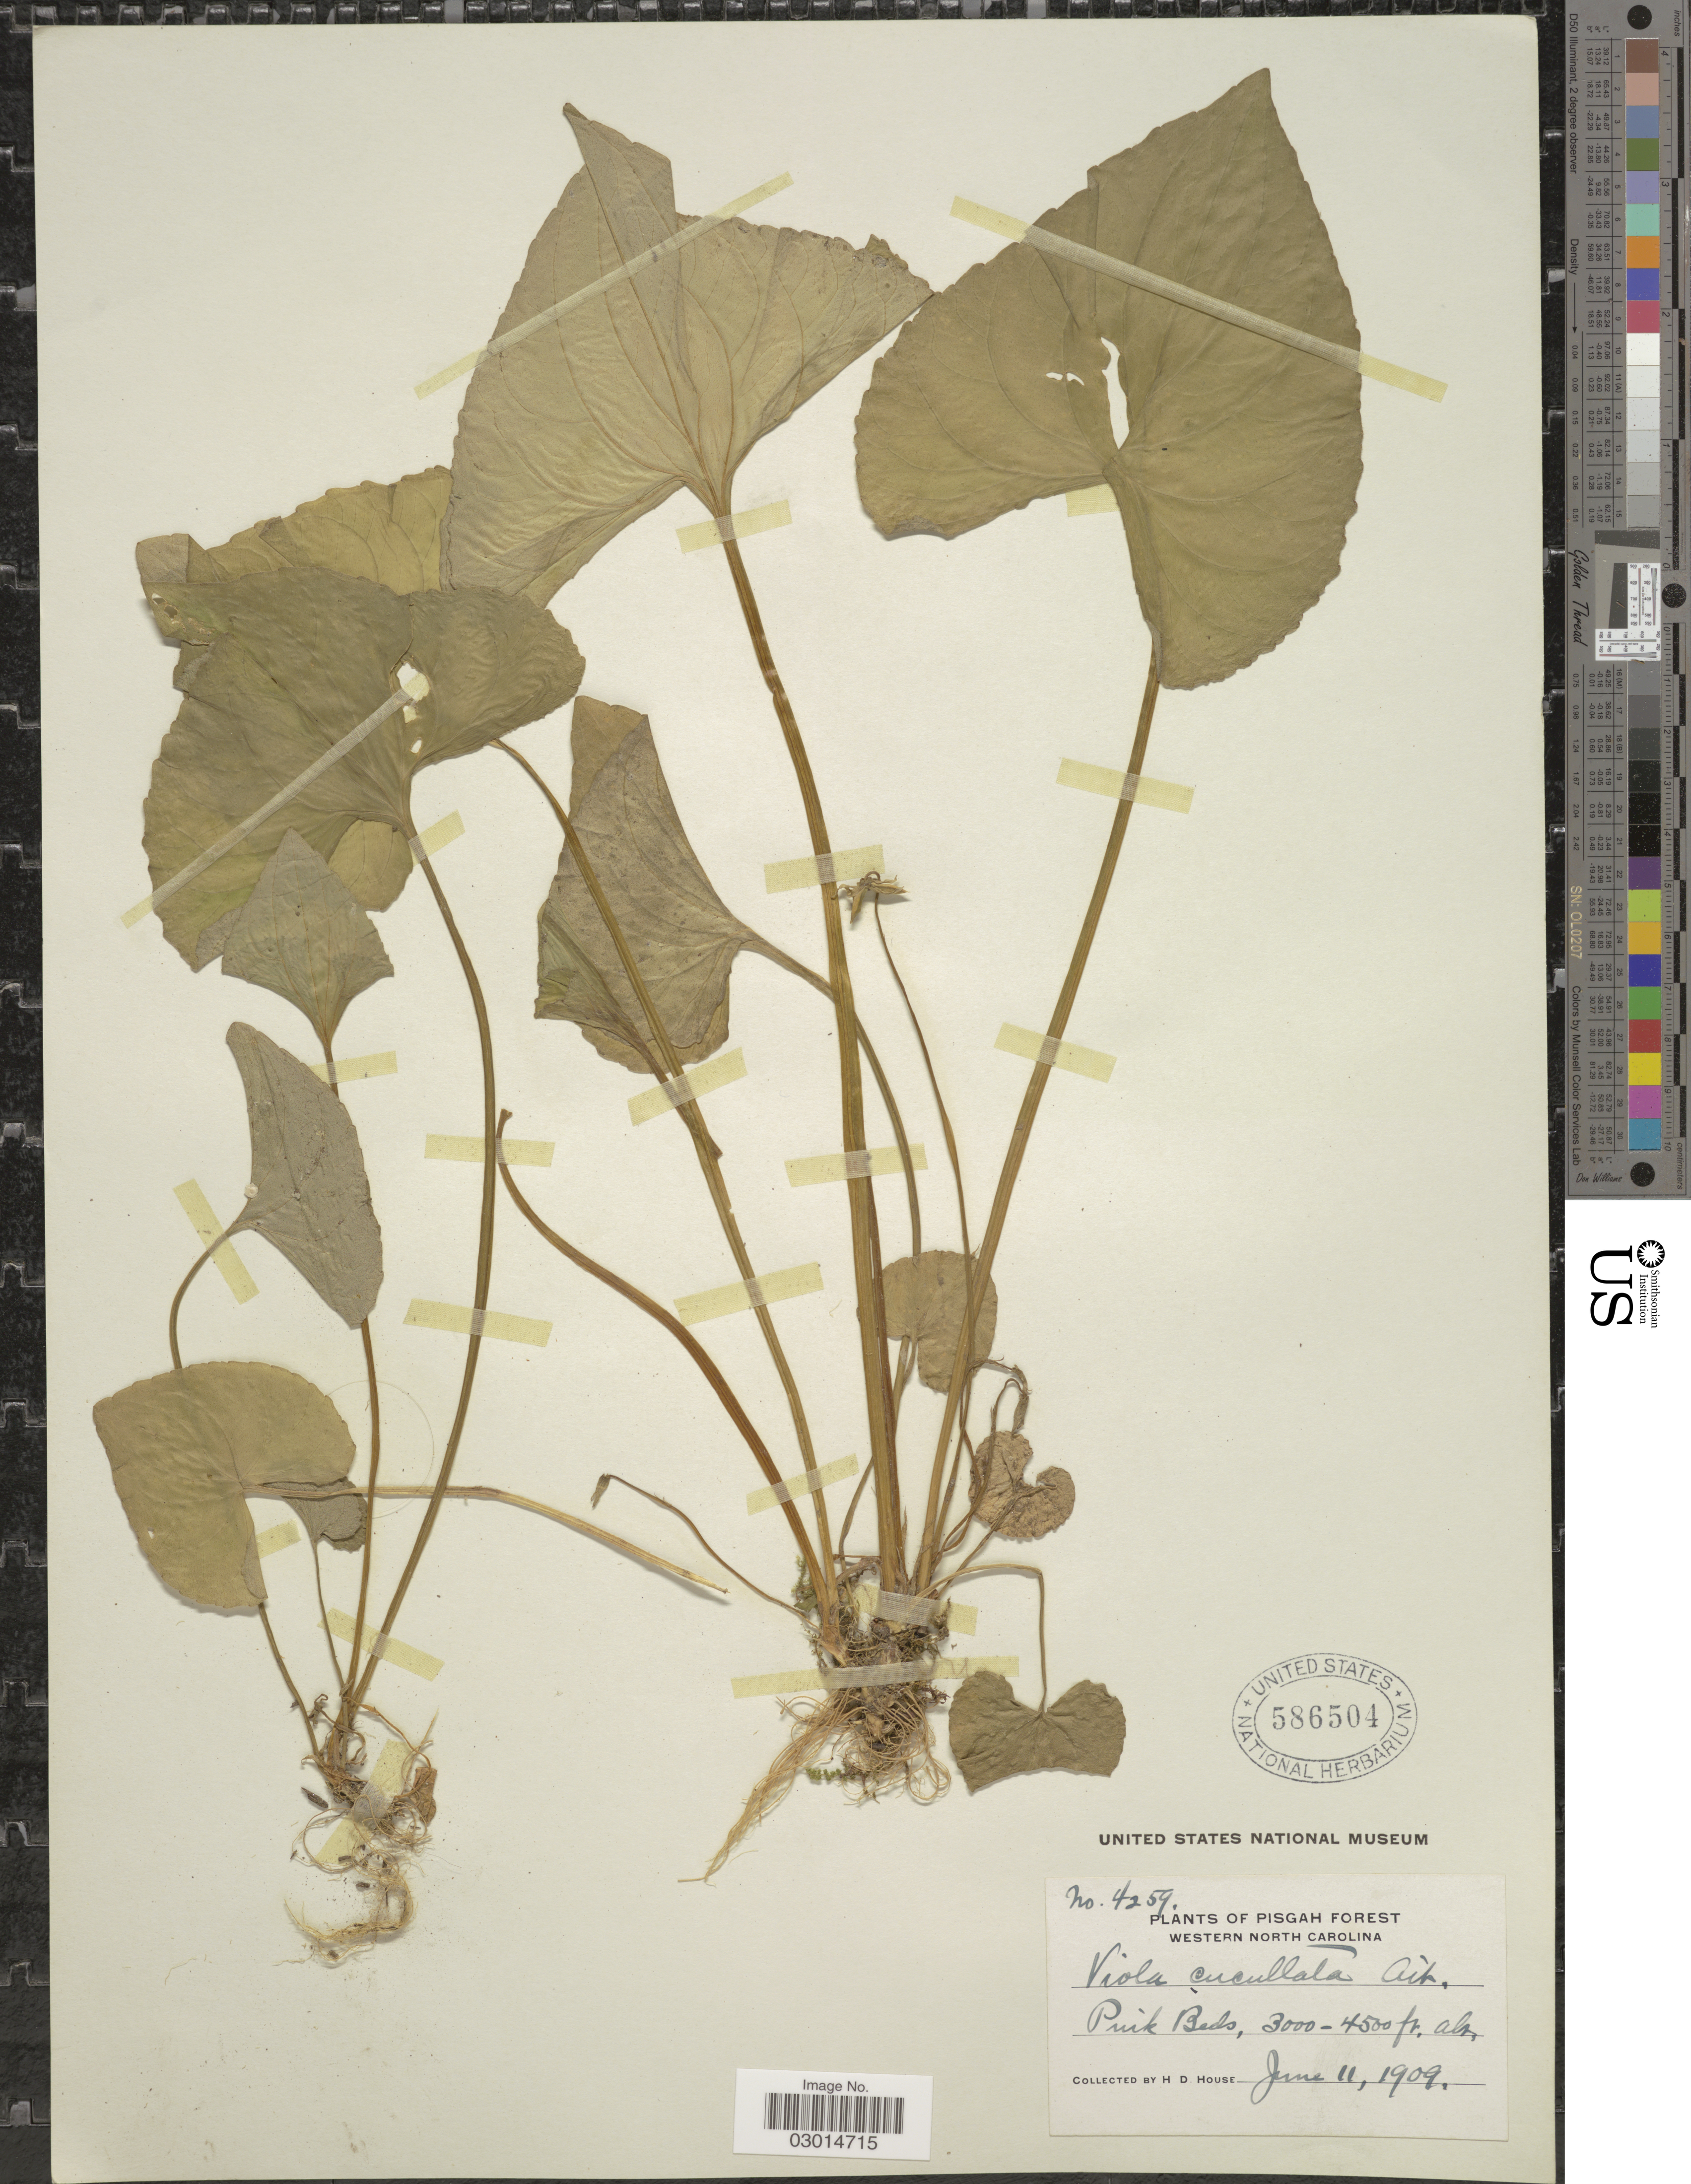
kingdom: Plantae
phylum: Tracheophyta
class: Magnoliopsida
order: Malpighiales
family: Violaceae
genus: Viola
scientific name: Viola cucullata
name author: Aiton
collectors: H. D. House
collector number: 4259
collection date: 1909-06-11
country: United States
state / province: North Carolina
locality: Pisgah Forest, Western North Carolina.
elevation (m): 914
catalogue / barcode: US 586504